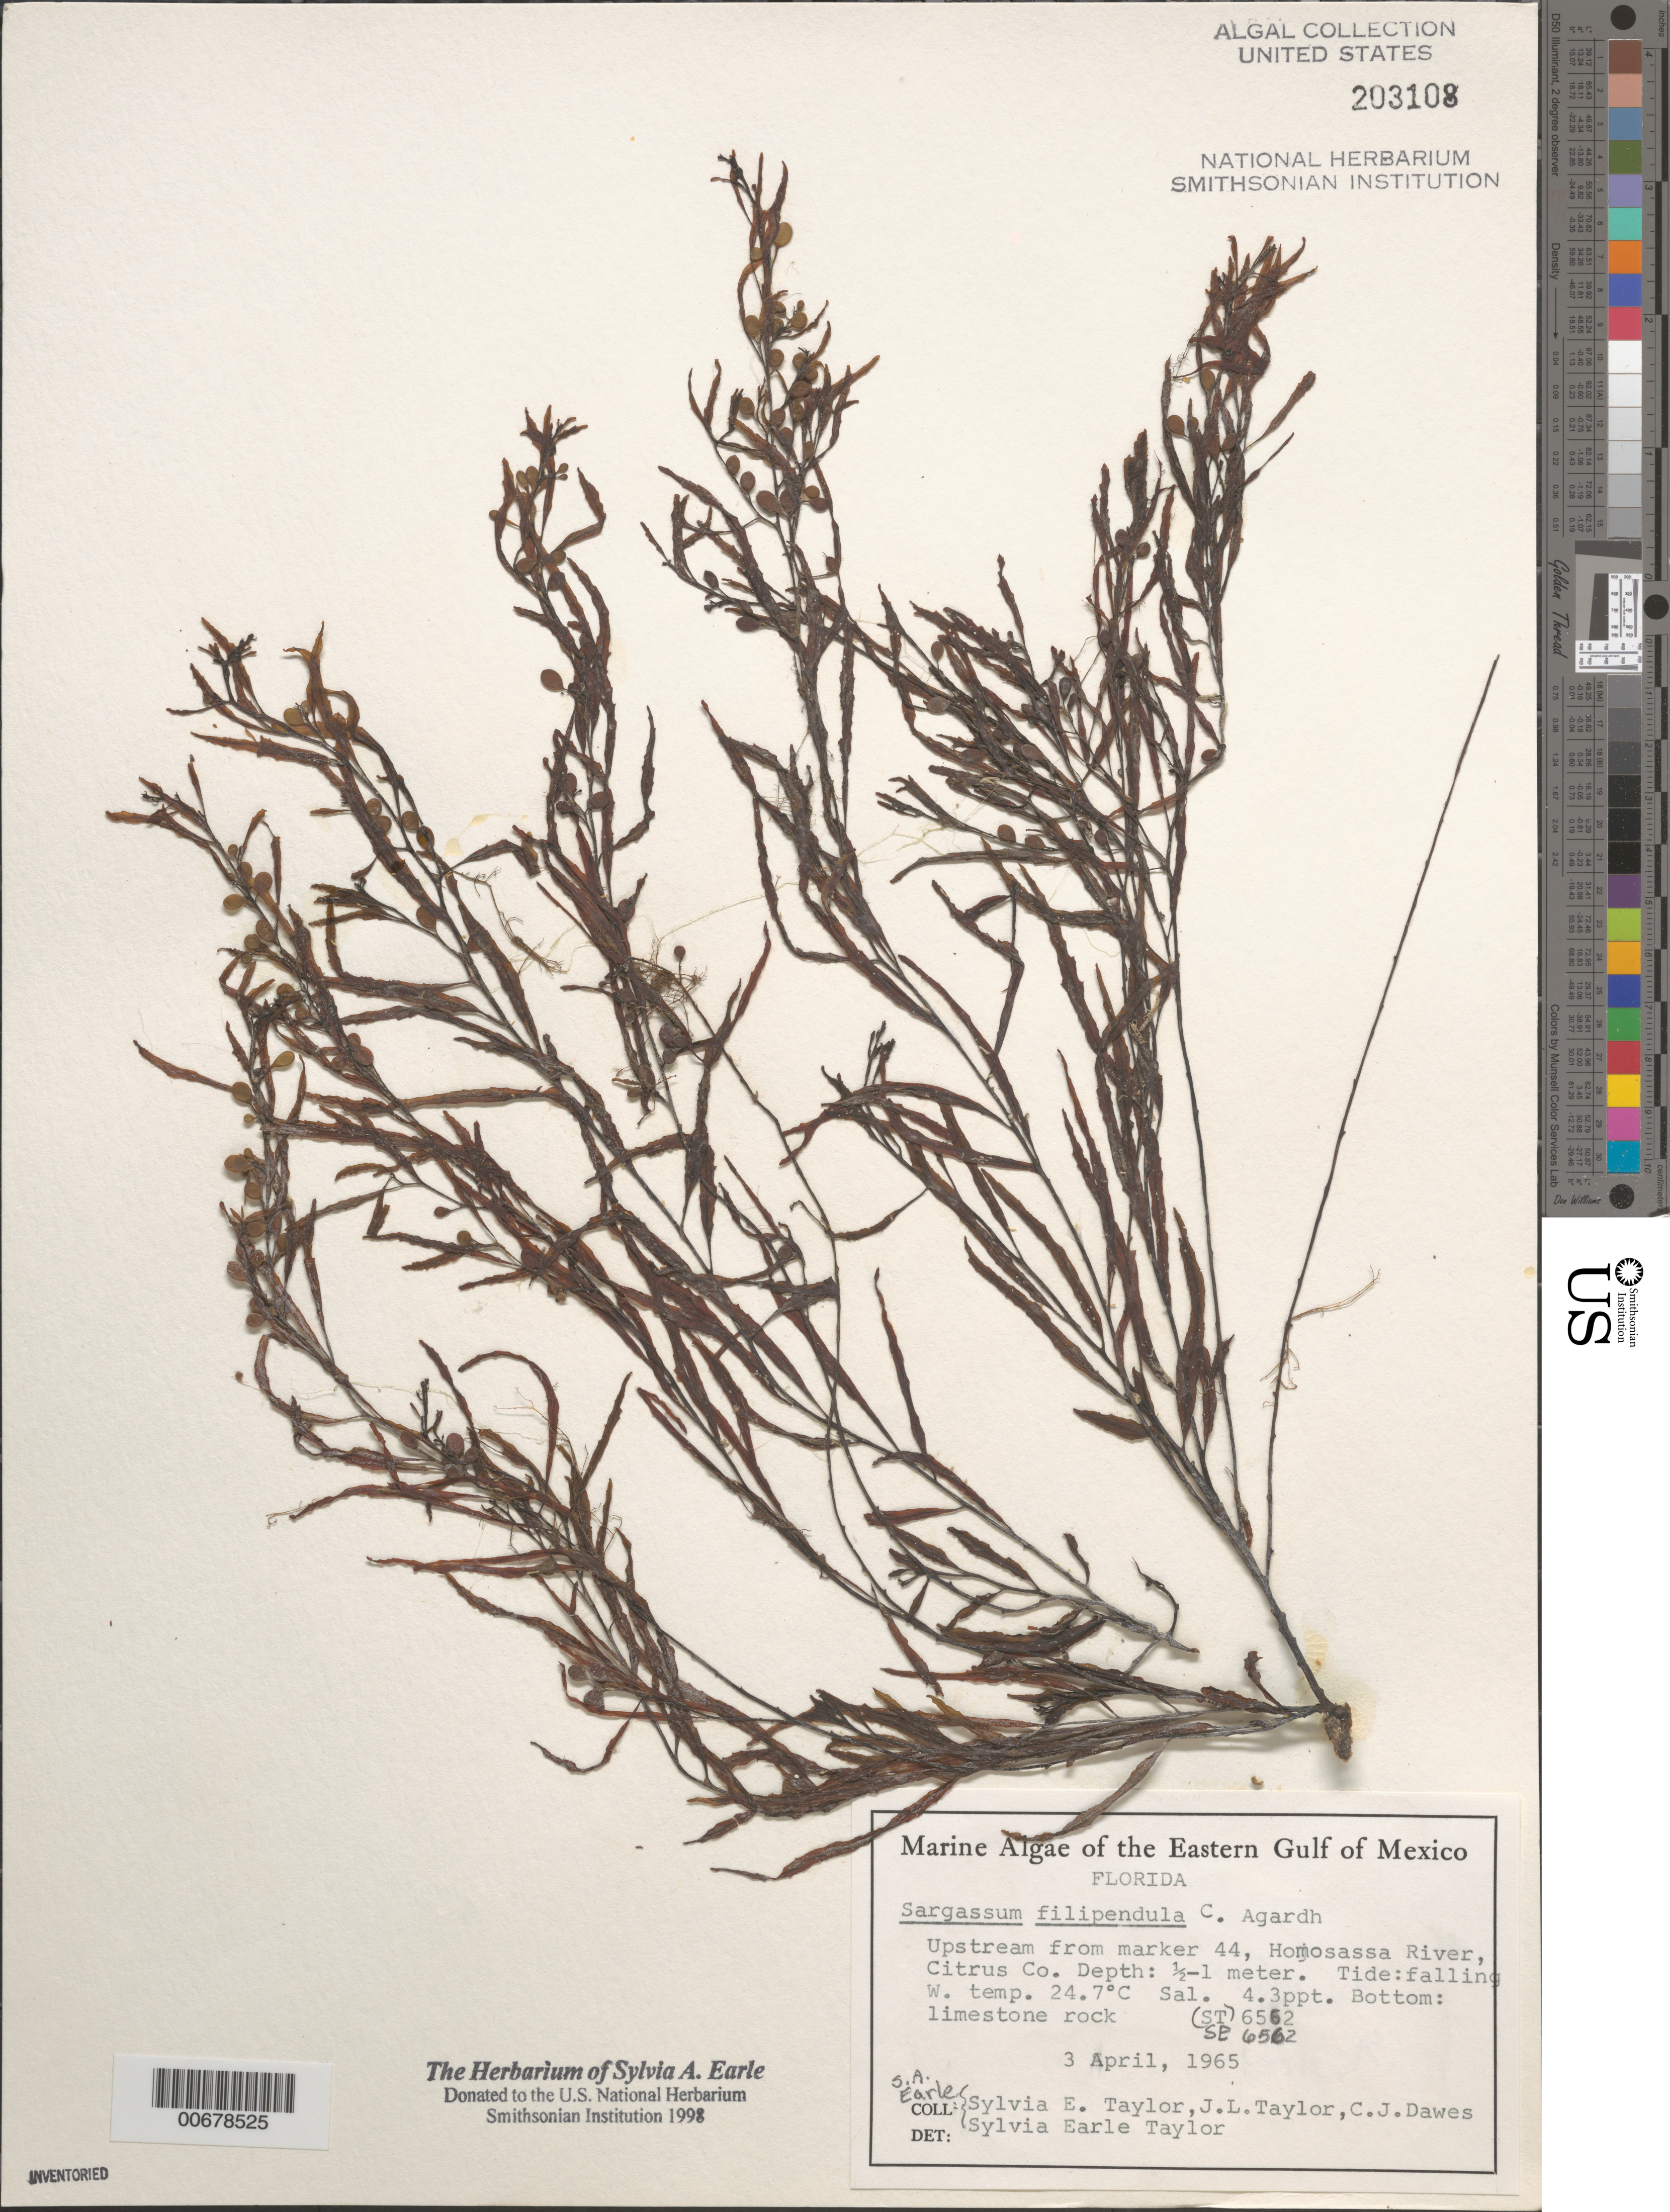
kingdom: Chromista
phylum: Ochrophyta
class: Phaeophyceae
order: Fucales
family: Sargassaceae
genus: Sargassum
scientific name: Sargassum filipendula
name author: C. Agardh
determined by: Earle, S. A.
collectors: S. A. Earle, J. L. Taylor & C. Dawes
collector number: SE 652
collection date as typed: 03 Apr 1965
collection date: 1965-04-03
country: United States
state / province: Florida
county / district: Citrus County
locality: Homosassa River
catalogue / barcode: US 203108